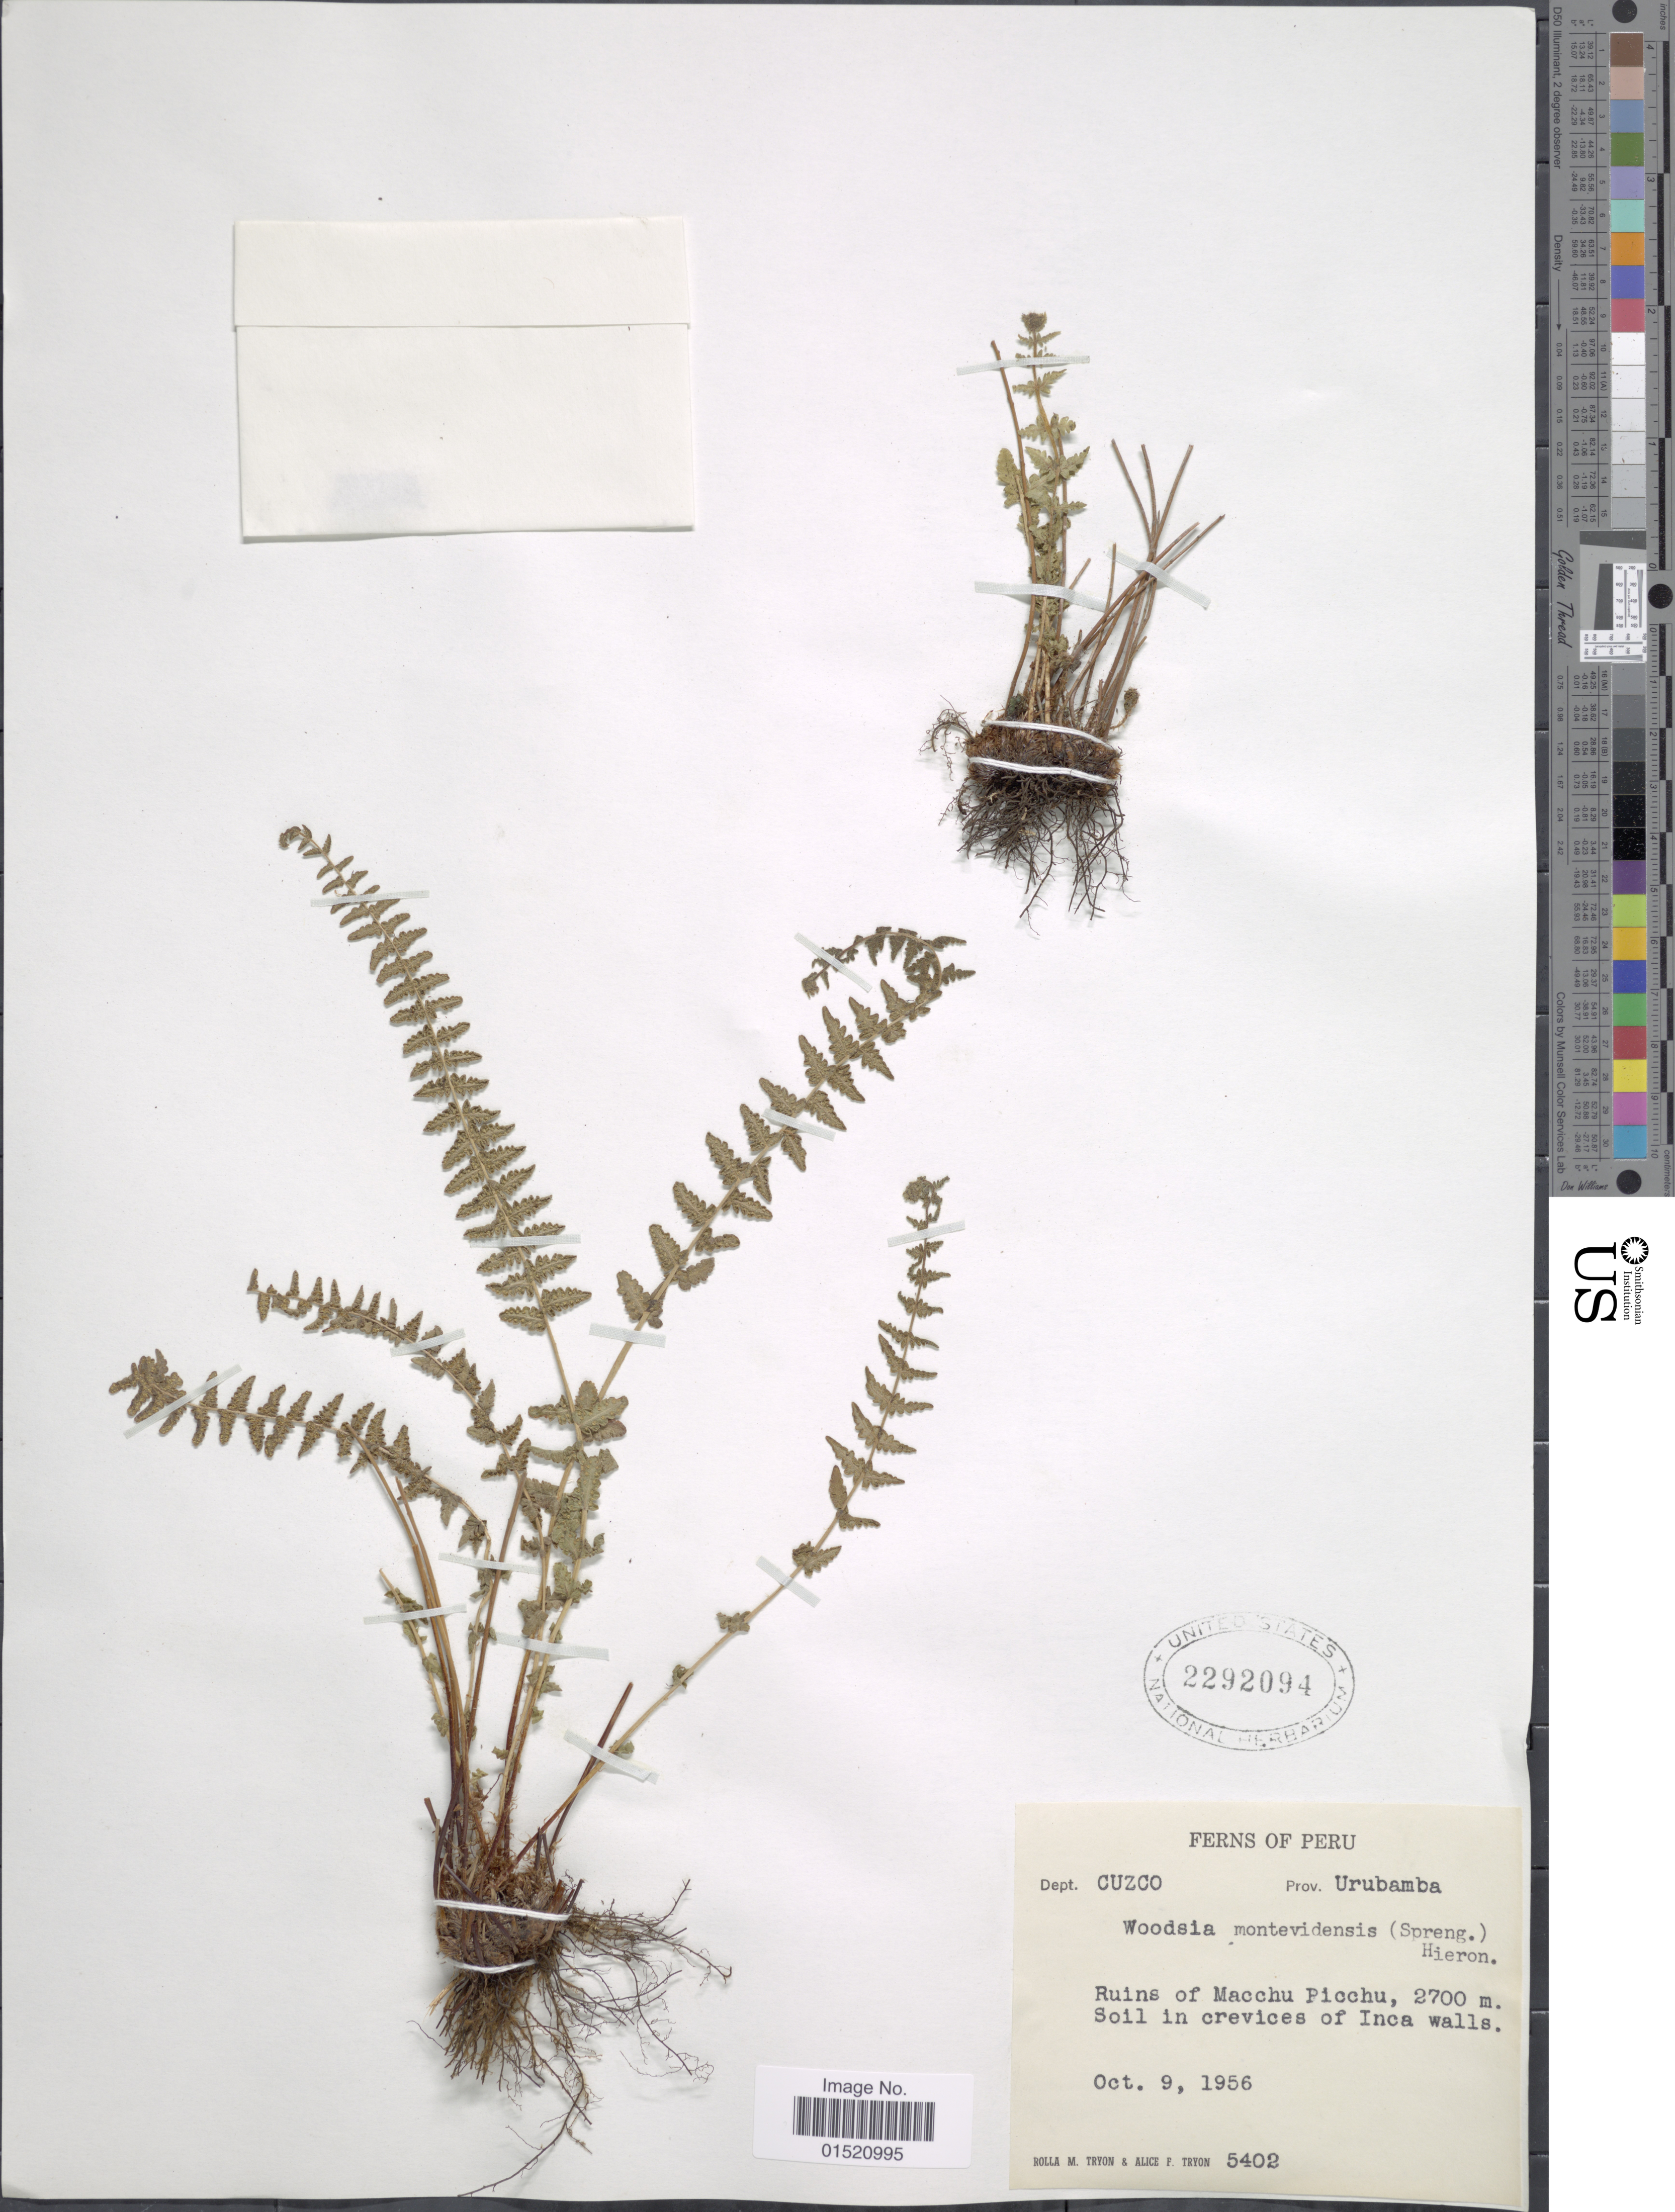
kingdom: Plantae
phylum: Tracheophyta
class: Polypodiopsida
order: Polypodiales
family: Woodsiaceae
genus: Woodsia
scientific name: Woodsia montevidensis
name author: (Spreng.) Hieron.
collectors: R. M. Tryon & A. F. Tryon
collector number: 5402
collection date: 1956-10-09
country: Peru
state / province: Cusco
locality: Dept. Cuzco, Prov. Urubamba, ruins of machu Picchu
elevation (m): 2700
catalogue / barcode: US 2292094